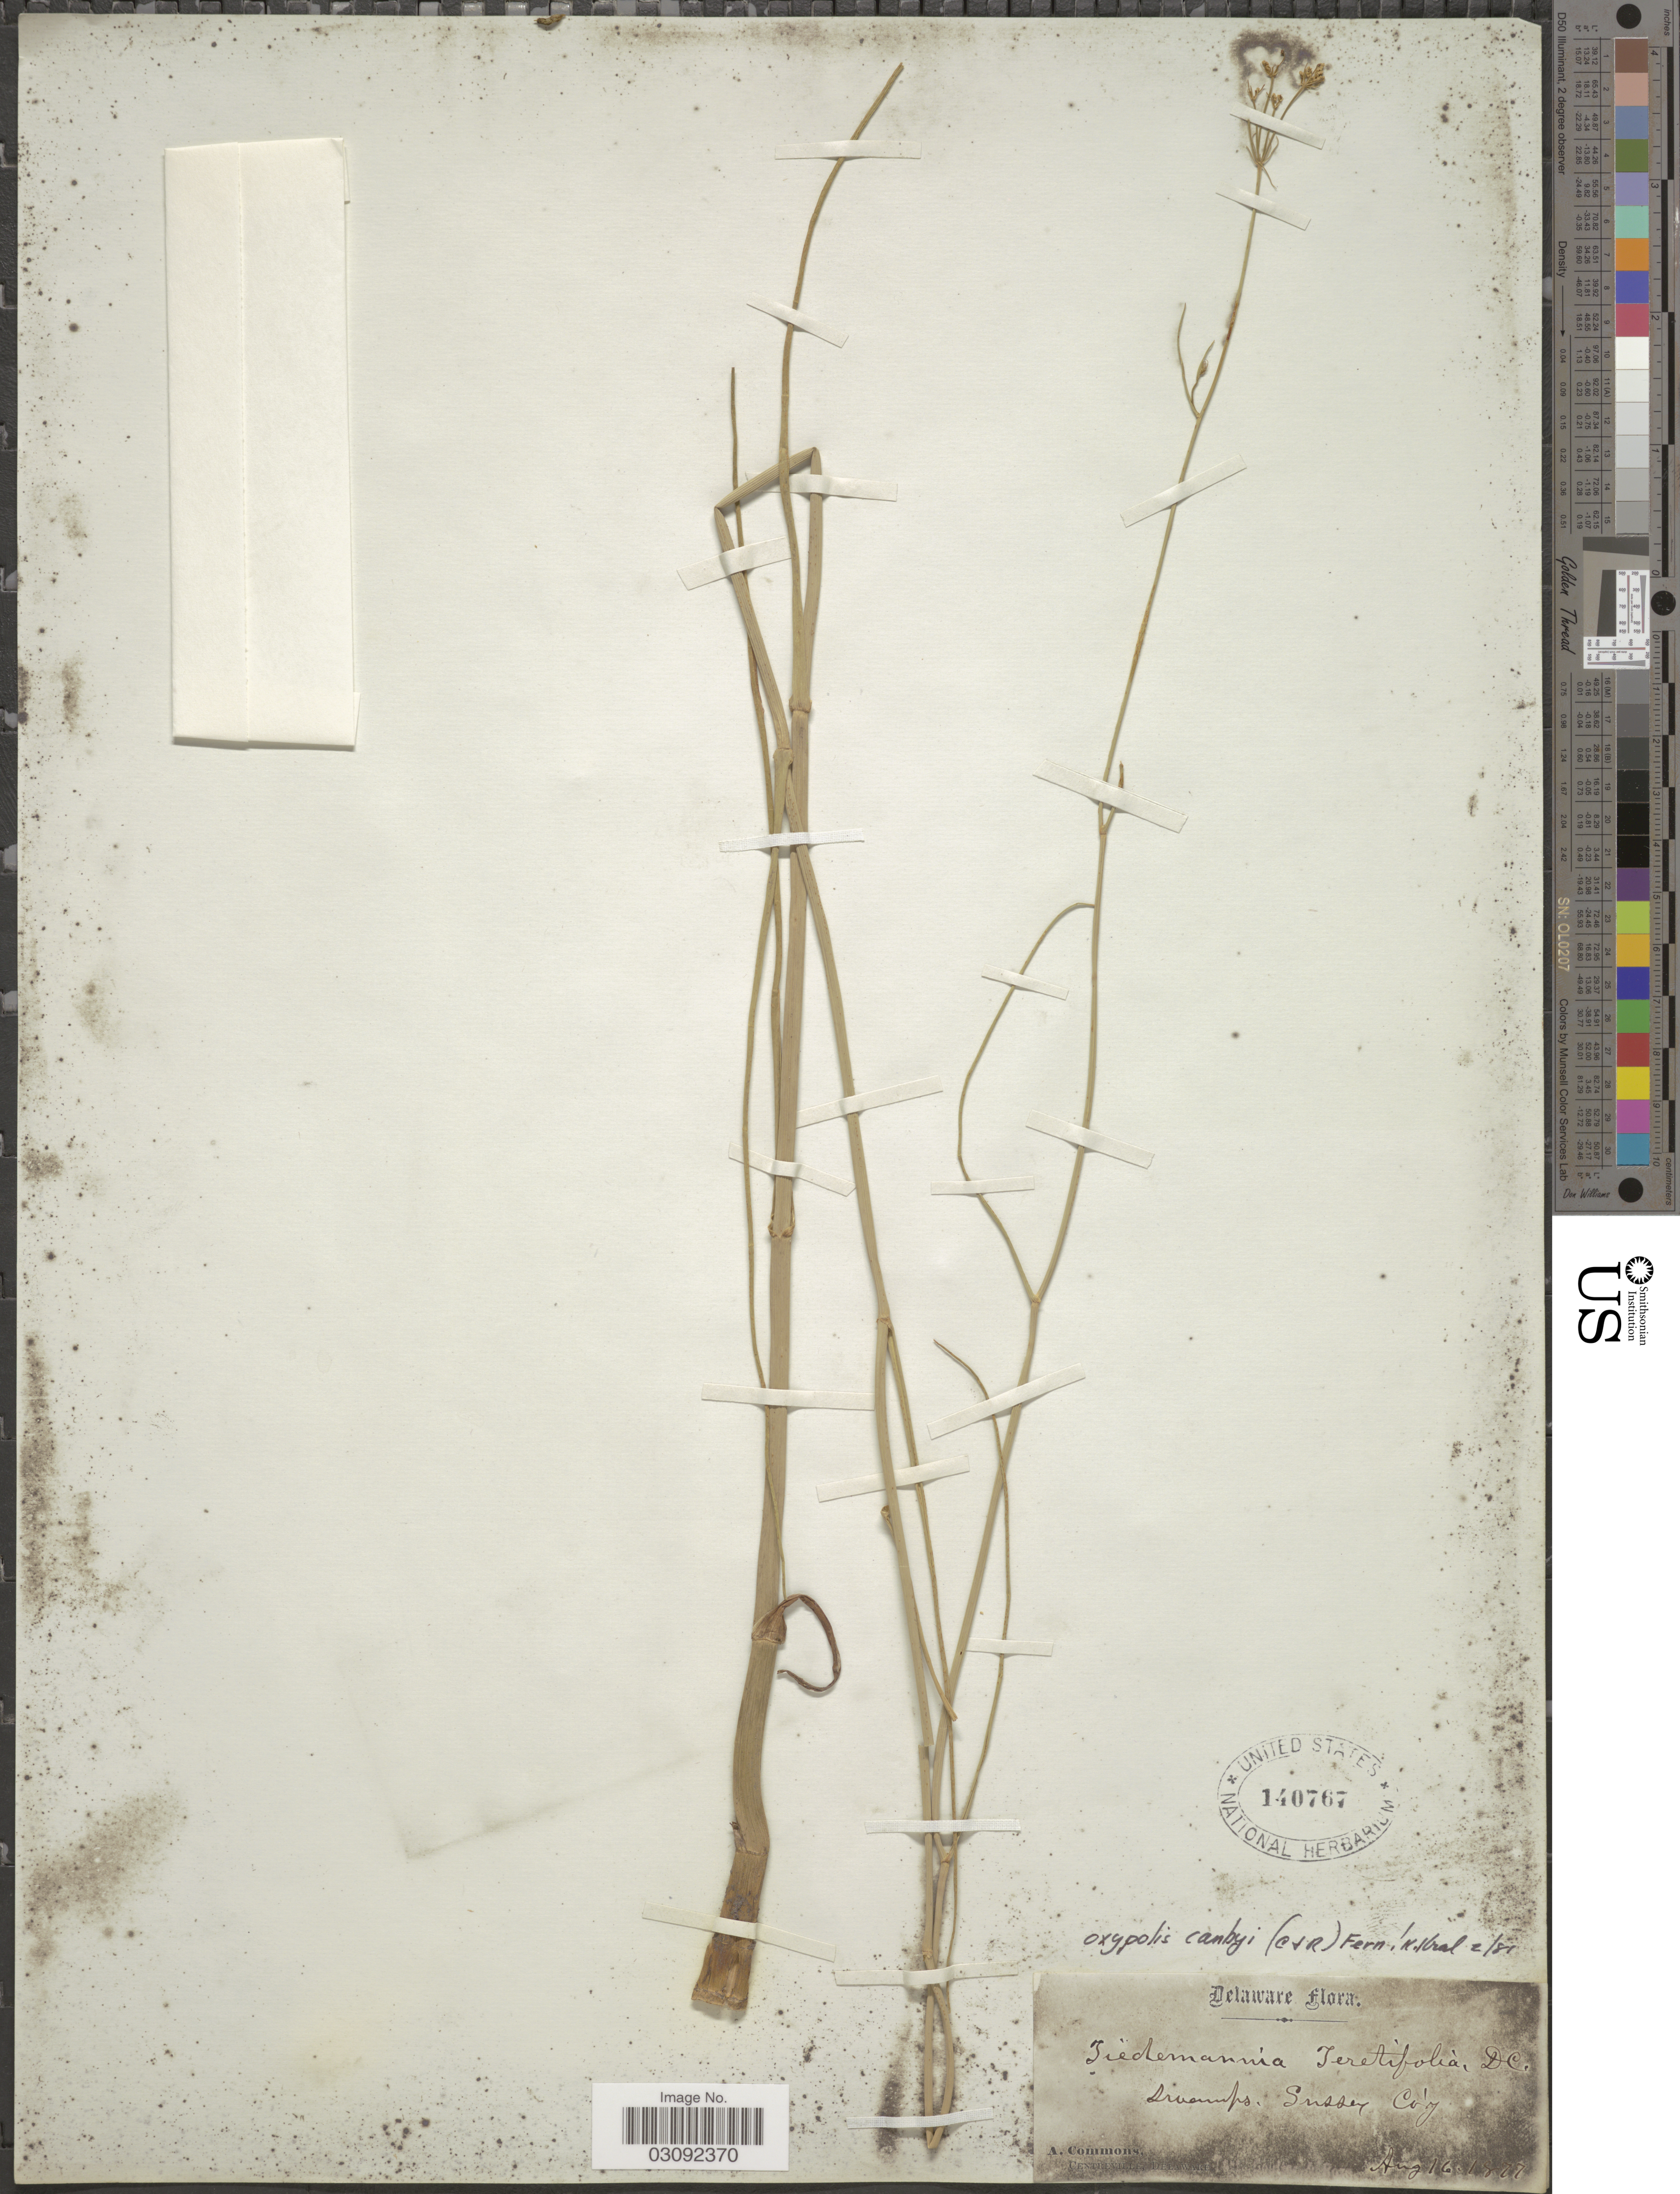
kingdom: Plantae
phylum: Tracheophyta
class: Magnoliopsida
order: Apiales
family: Apiaceae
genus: Oxypolis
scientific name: Oxypolis canbyi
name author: (J.M. Coult. & Rose) Fernald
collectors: A. Commons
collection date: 1877-08-16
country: United States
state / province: Delaware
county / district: Sussex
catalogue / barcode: US 140767